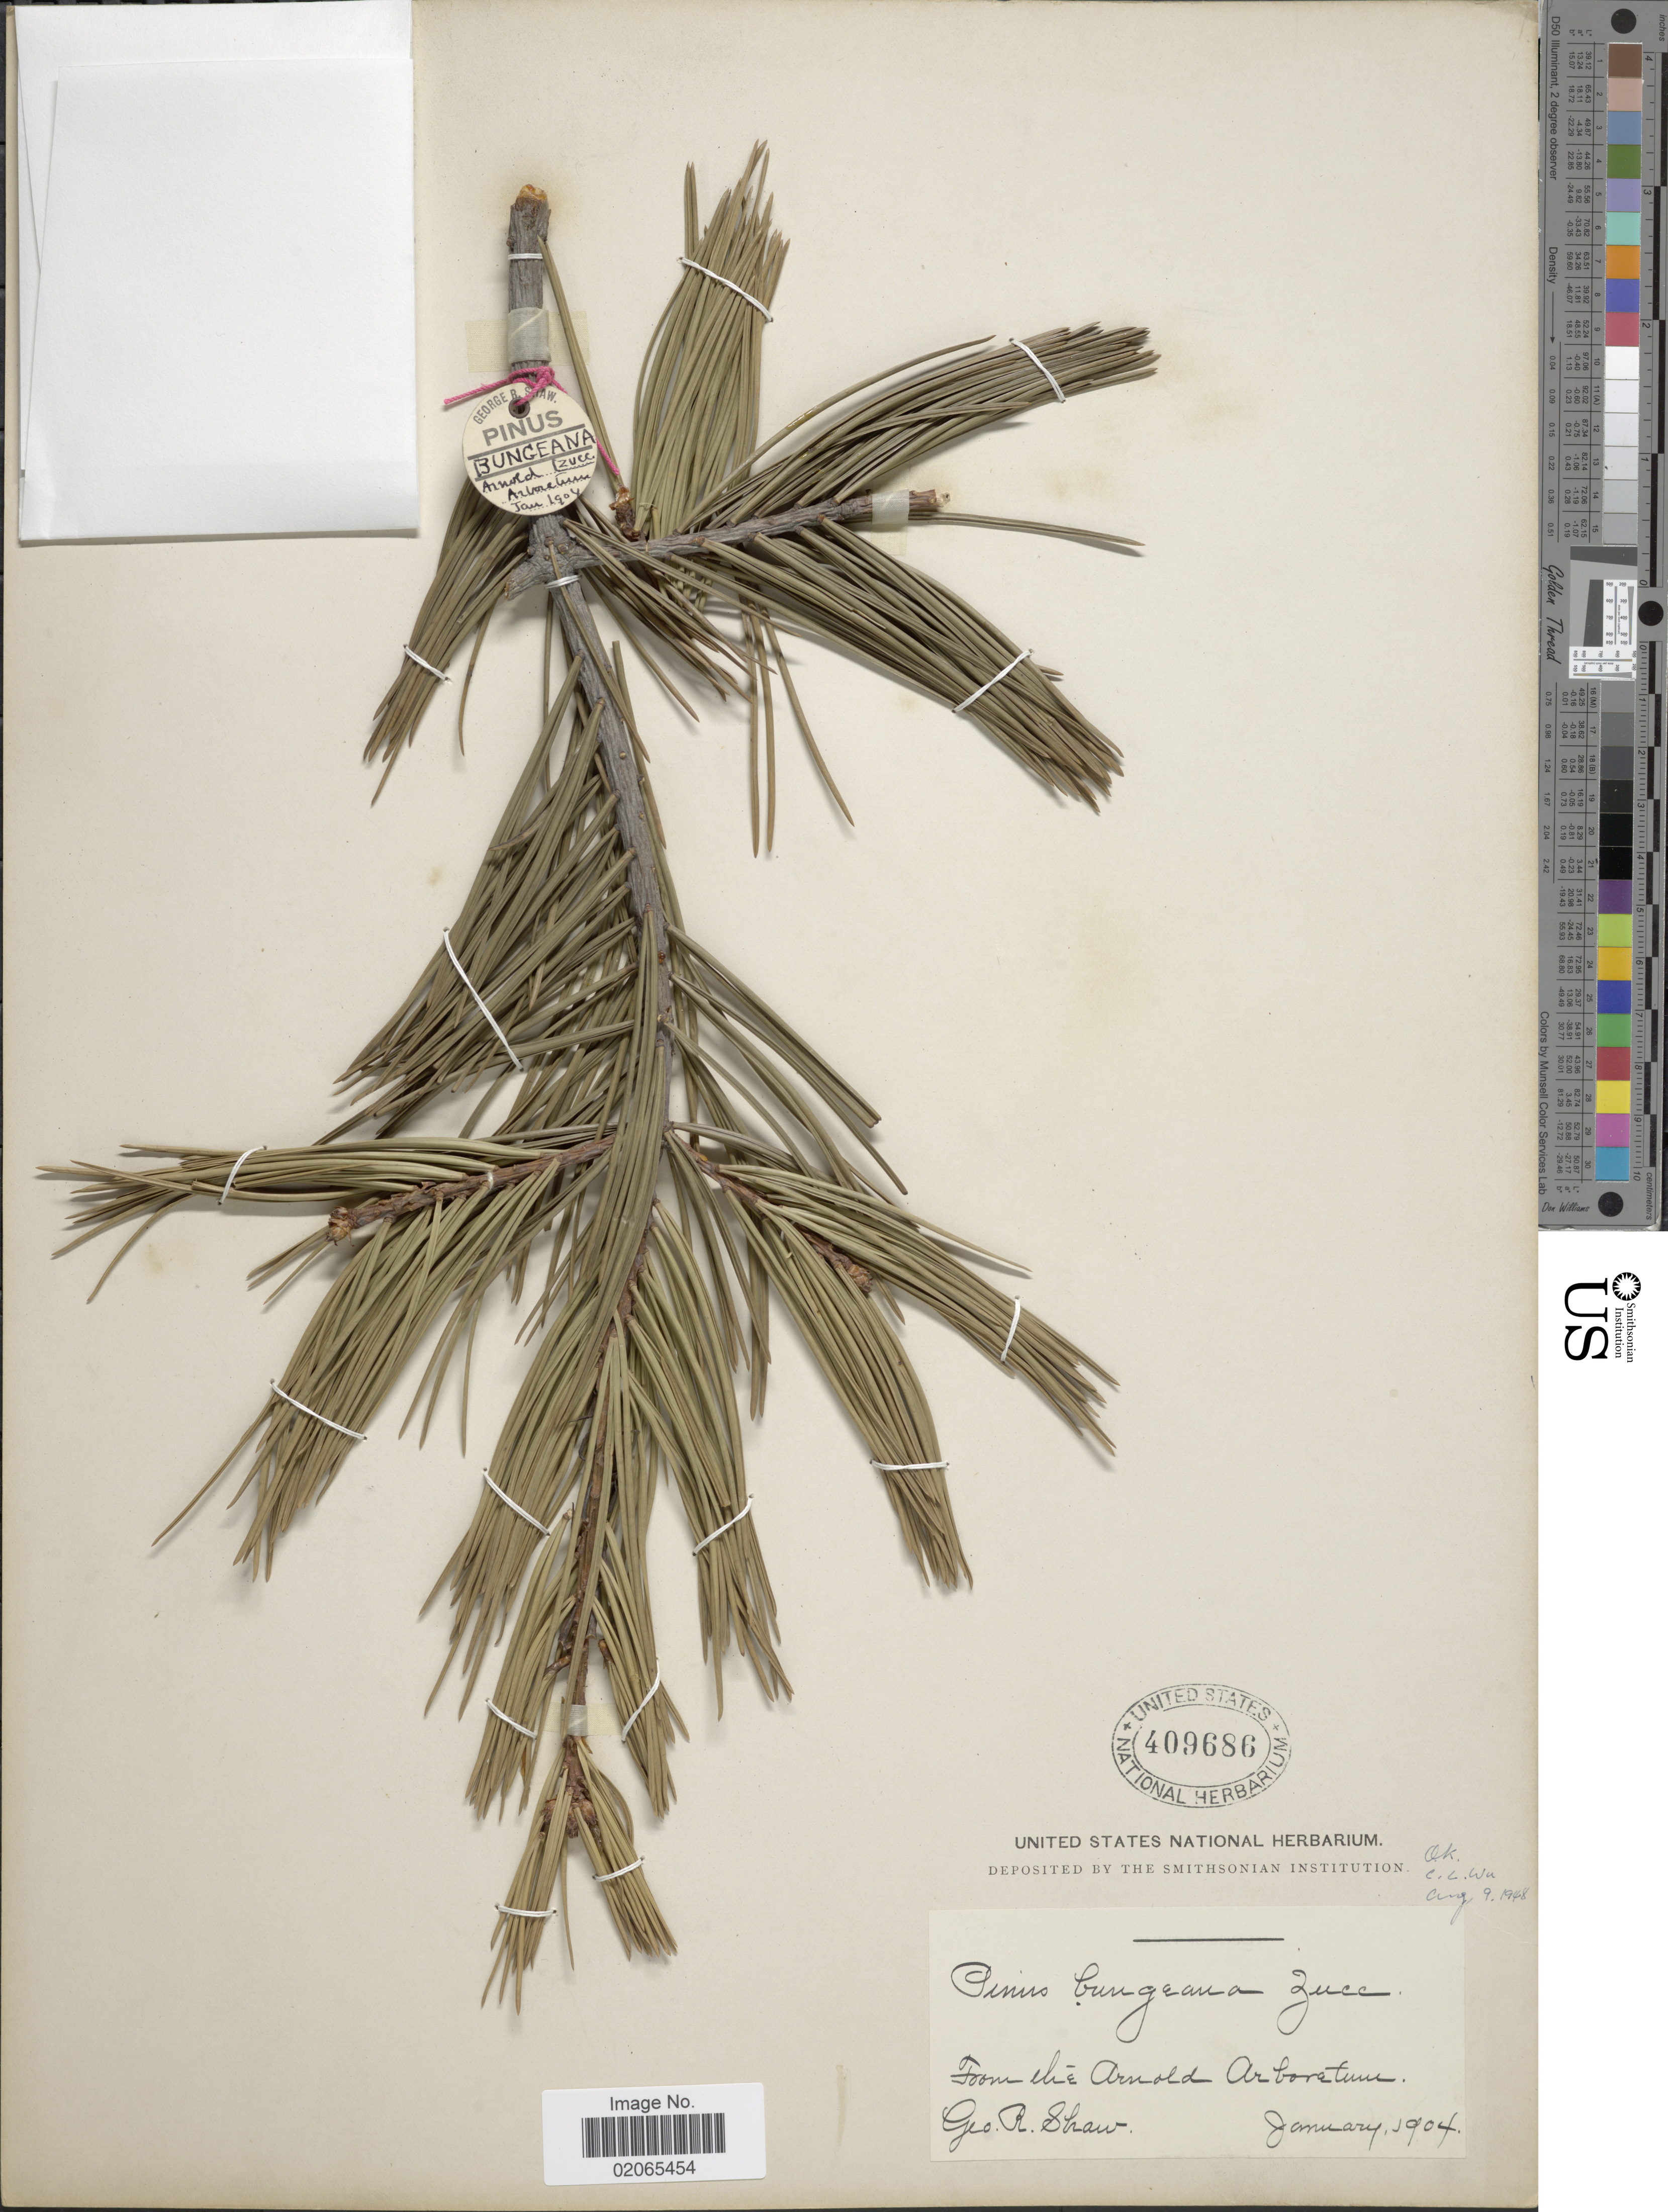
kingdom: Plantae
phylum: Tracheophyta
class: Pinopsida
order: Pinales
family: Pinaceae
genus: Pinus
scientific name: Pinus bungeana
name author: Zucc. ex Endl.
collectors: G. R. Shaw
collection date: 1904-01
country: United States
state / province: Massachusetts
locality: From the Arnold Arboretum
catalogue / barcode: US 409686